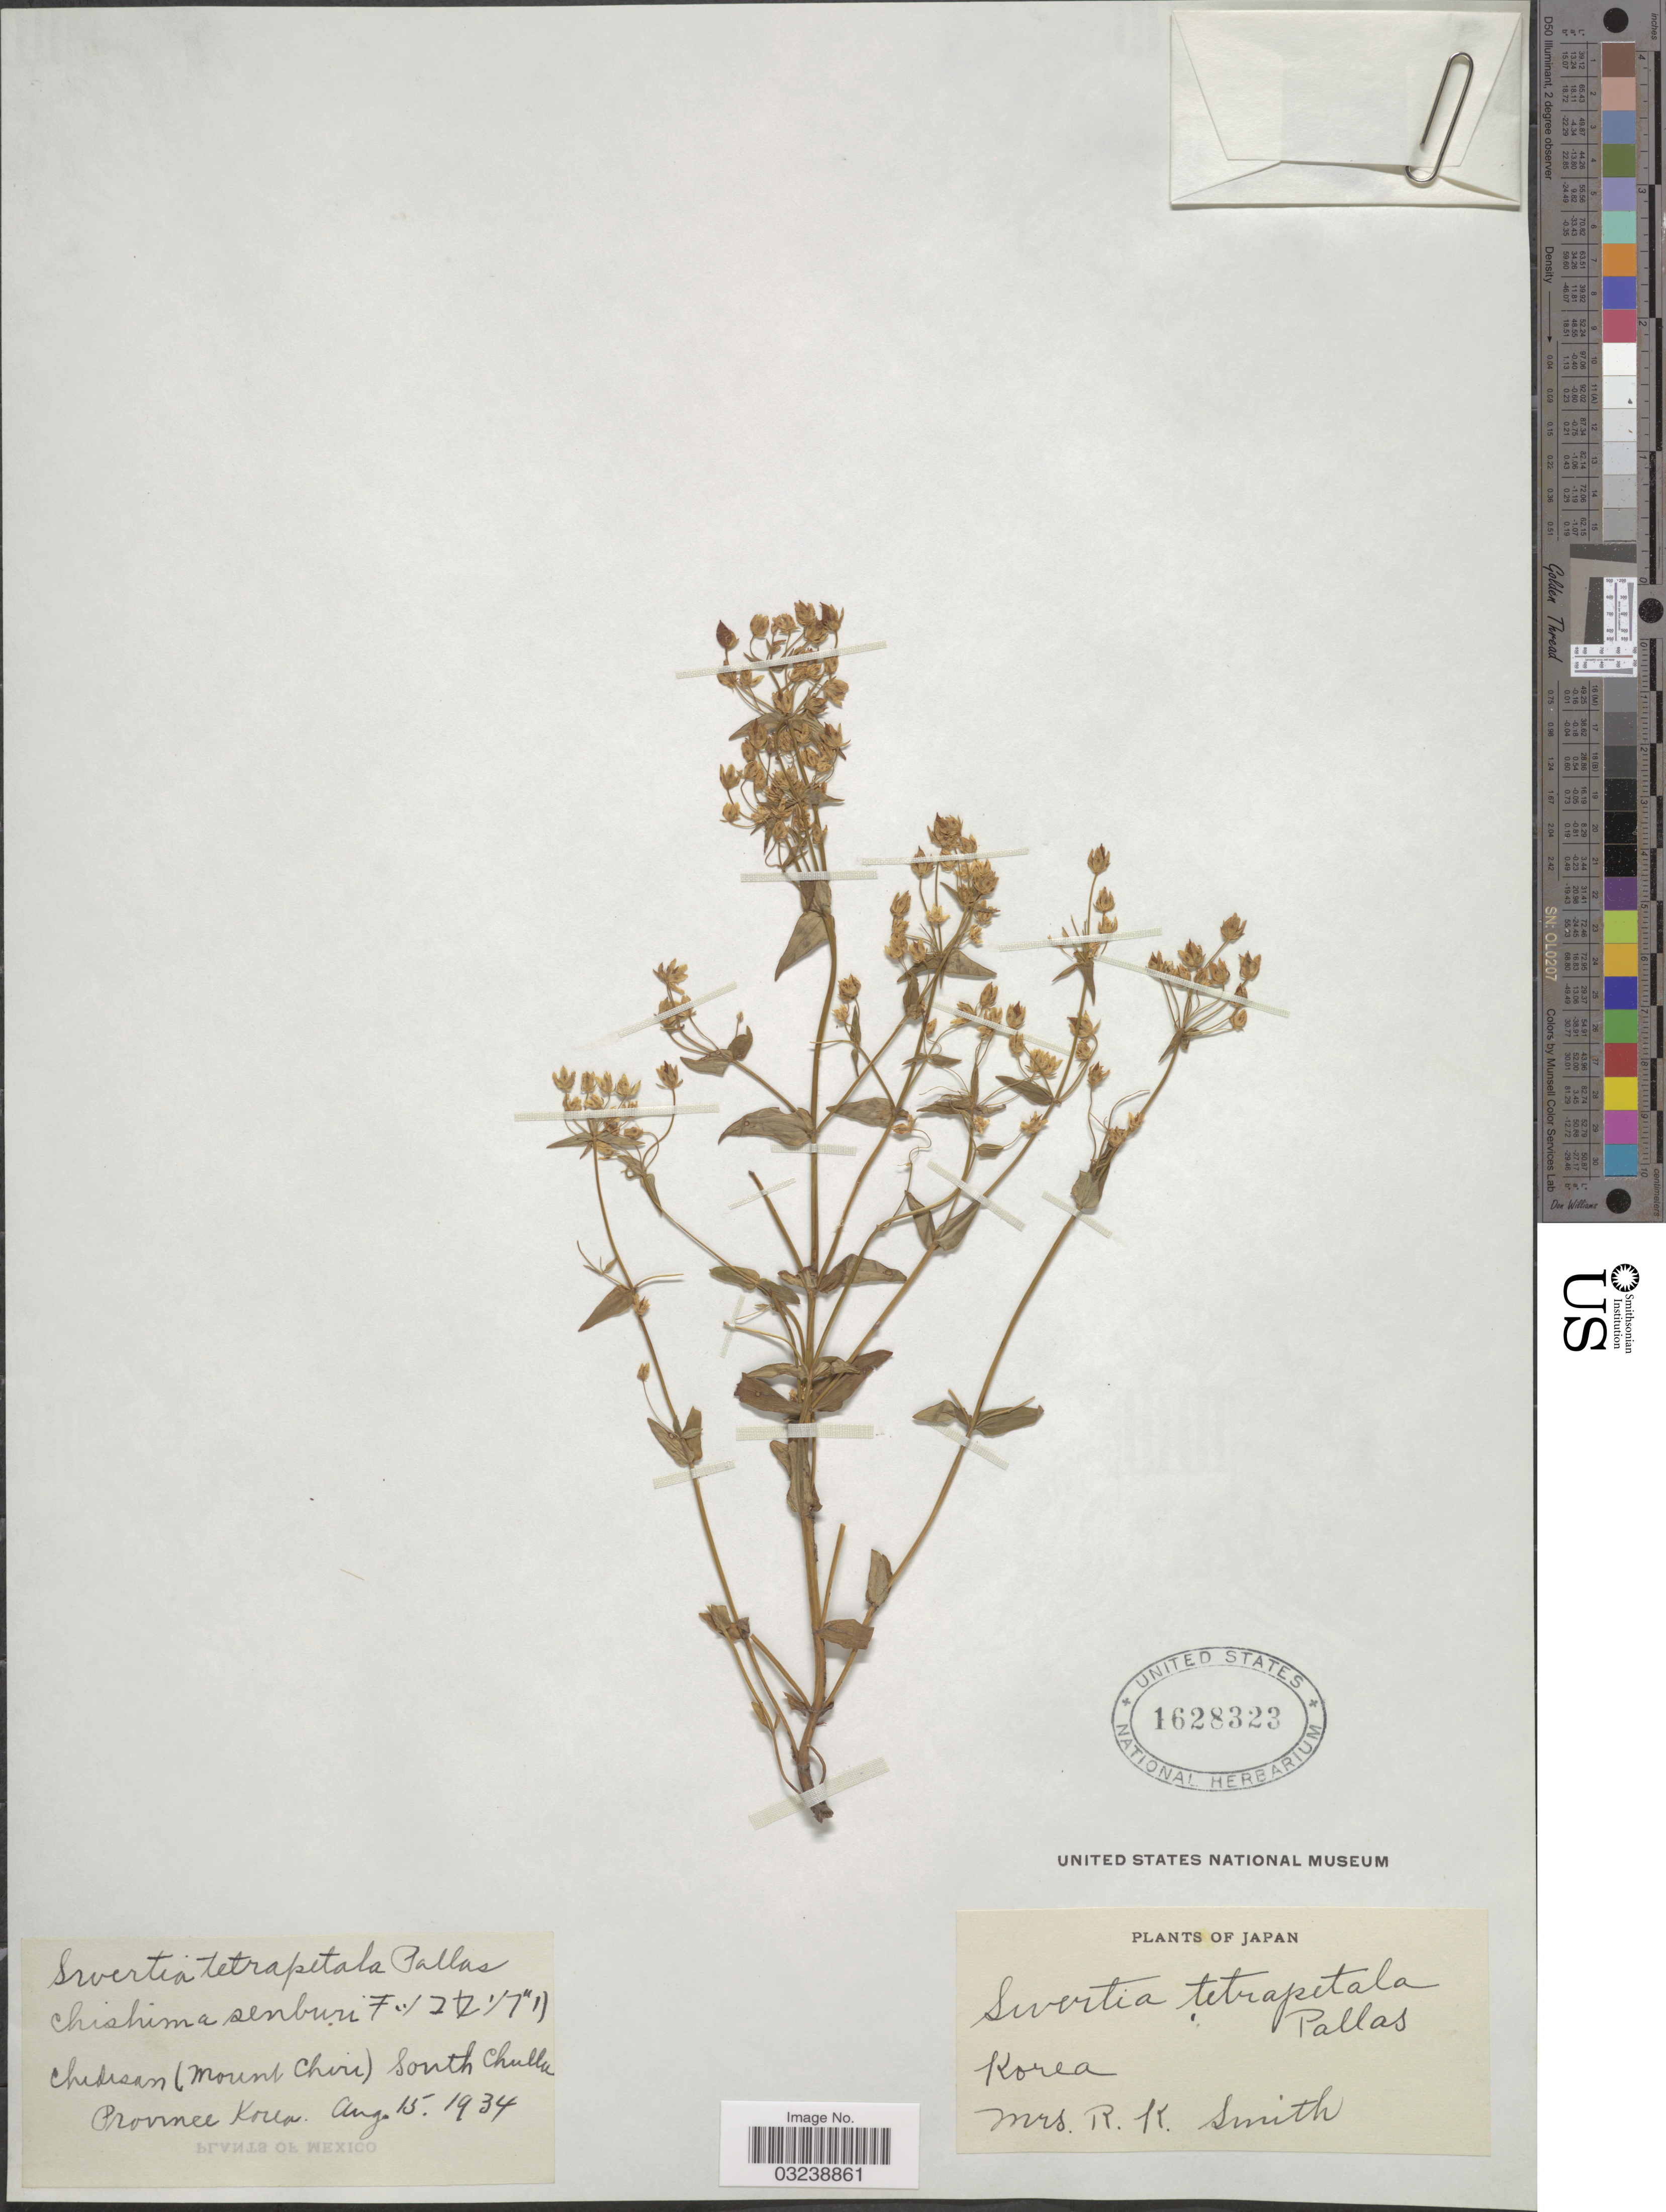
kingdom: Plantae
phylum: Tracheophyta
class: Magnoliopsida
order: Gentianales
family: Gentianaceae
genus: Swertia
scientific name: Swertia tetrapetala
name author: Pall.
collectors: R. Smith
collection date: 1934-08-15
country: South Korea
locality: Chedisan (Mount Chiri) South Chulla. Province Korea.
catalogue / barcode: US 1628323